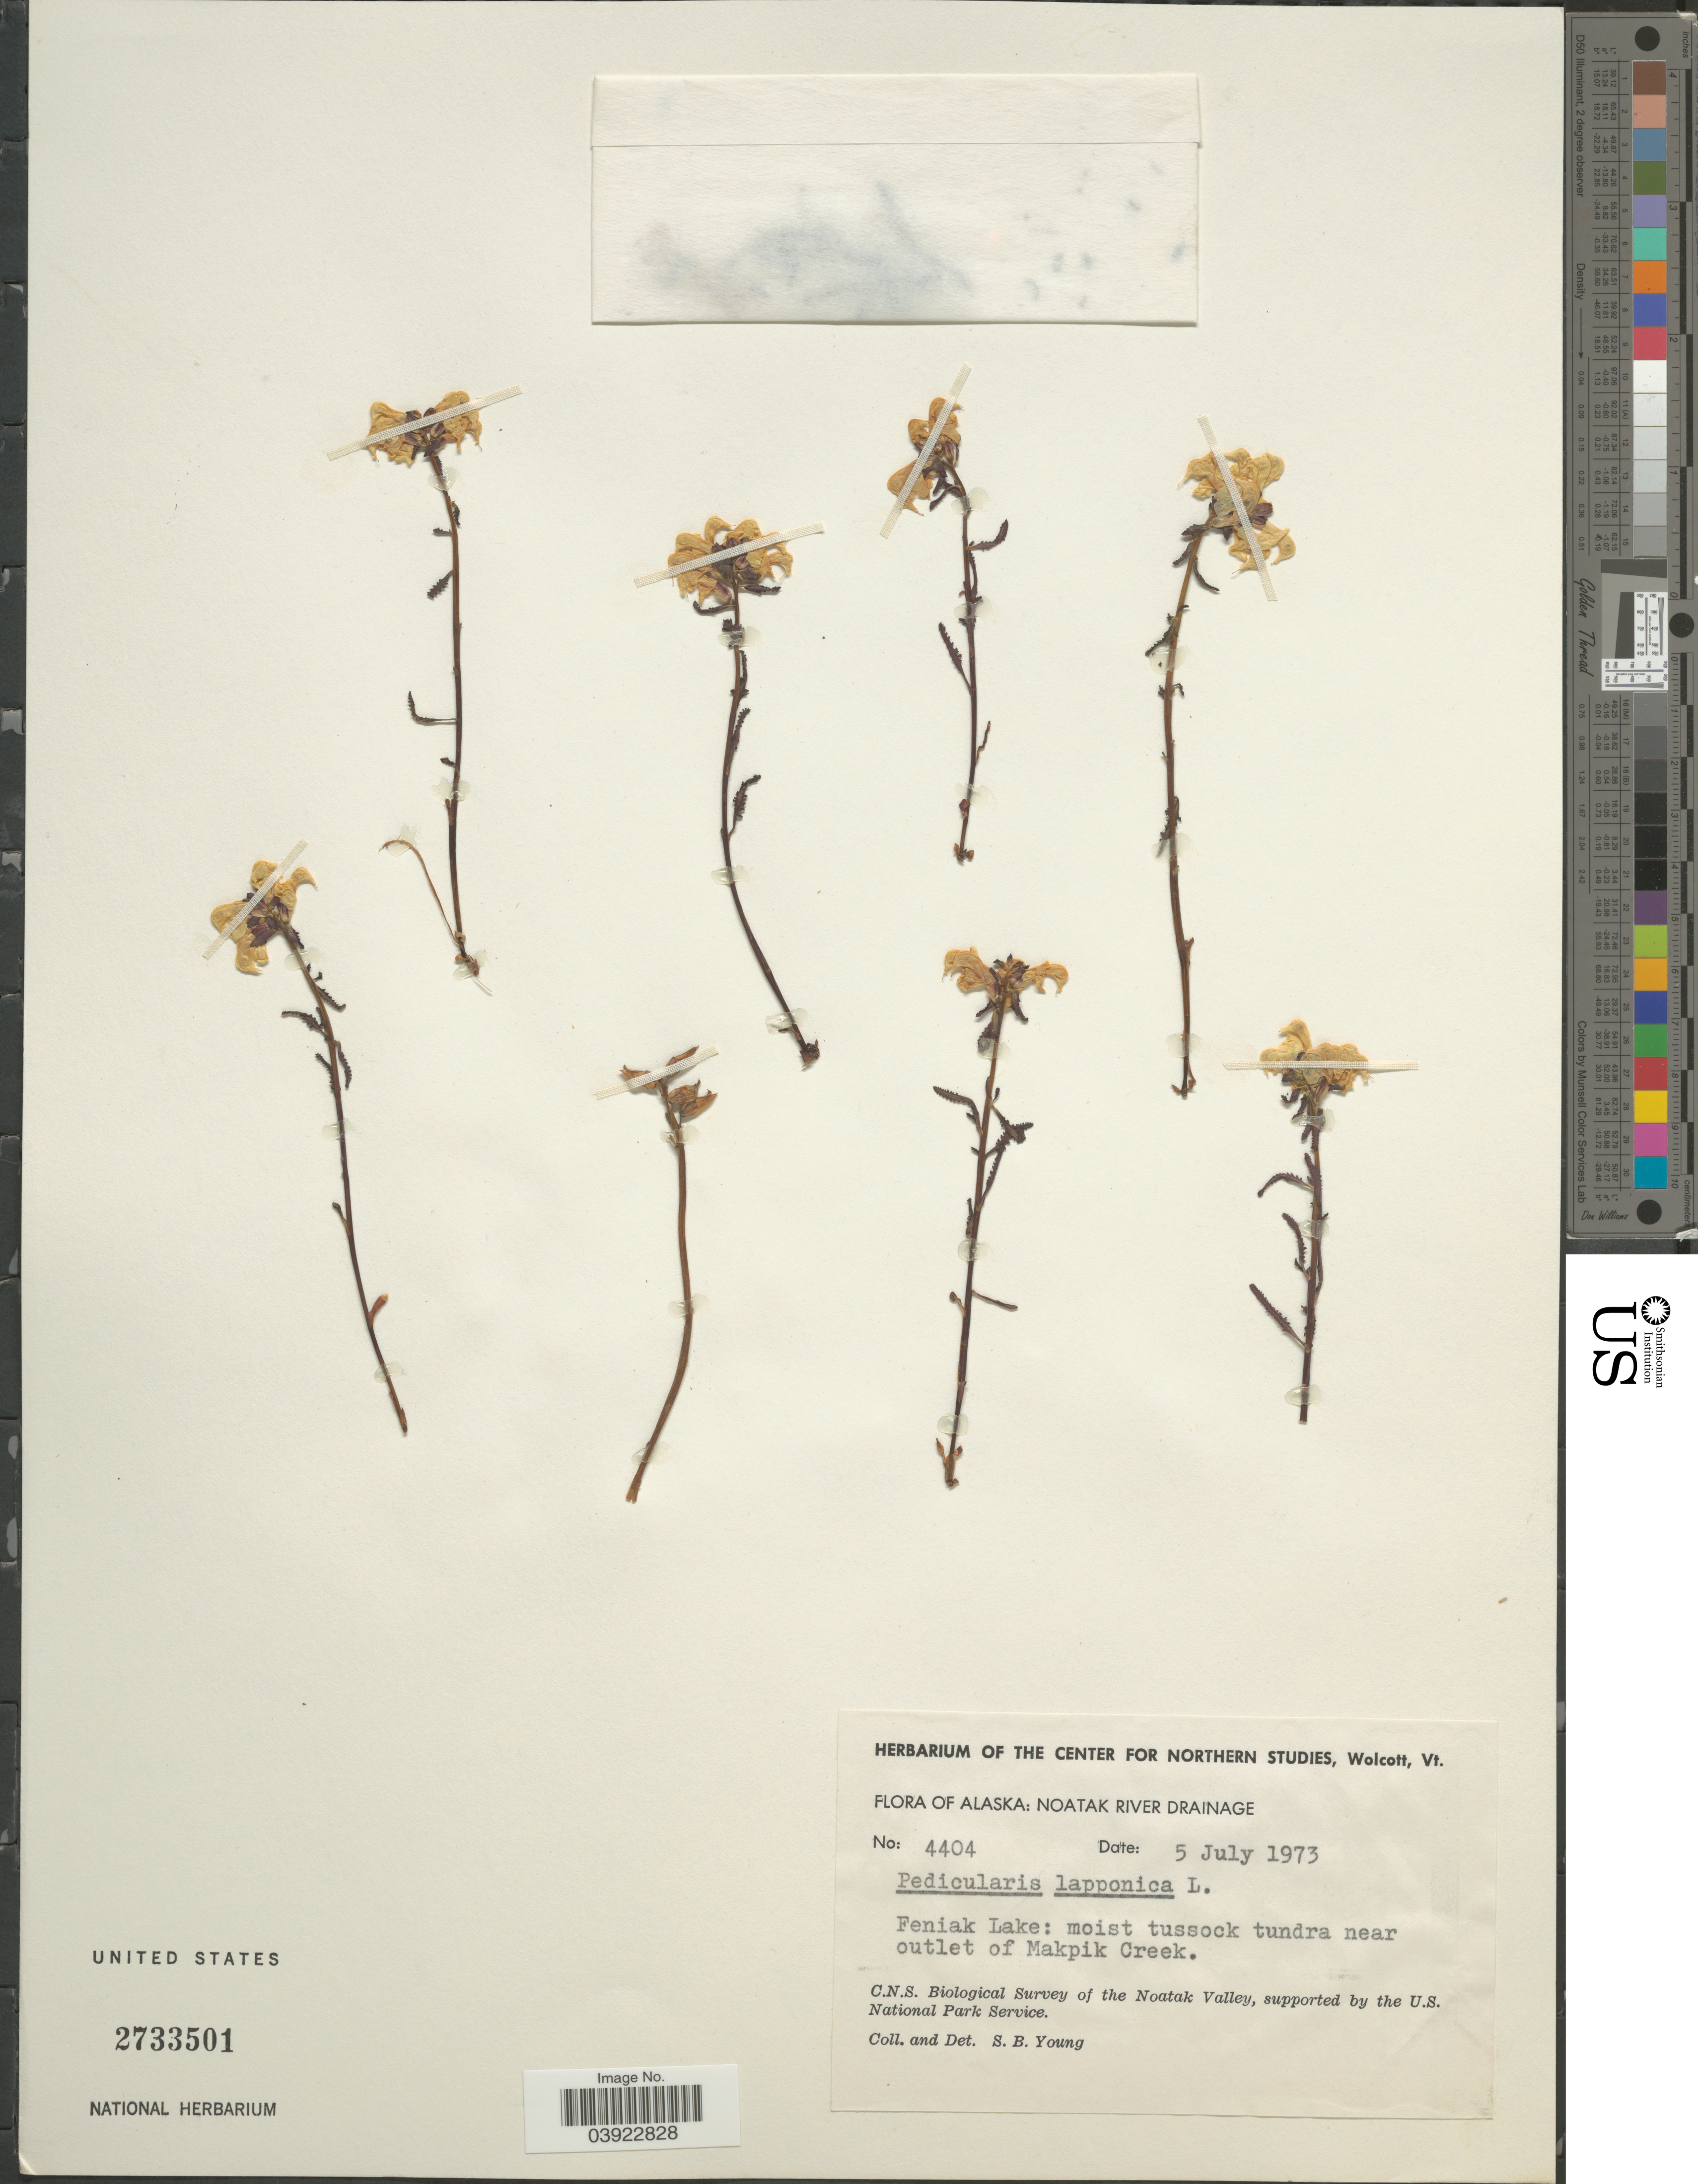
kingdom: Plantae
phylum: Tracheophyta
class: Magnoliopsida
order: Lamiales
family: Orobanchaceae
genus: Pedicularis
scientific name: Pedicularis lapponica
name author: L.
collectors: S. Young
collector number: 4404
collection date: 1973-07-05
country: United States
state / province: Alaska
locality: Noatak River Drainage. Feniak Lake: moist tussock tundra nea outlet of Makpik Creek. Noatak Valley [unsure placement].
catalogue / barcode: US 2733501